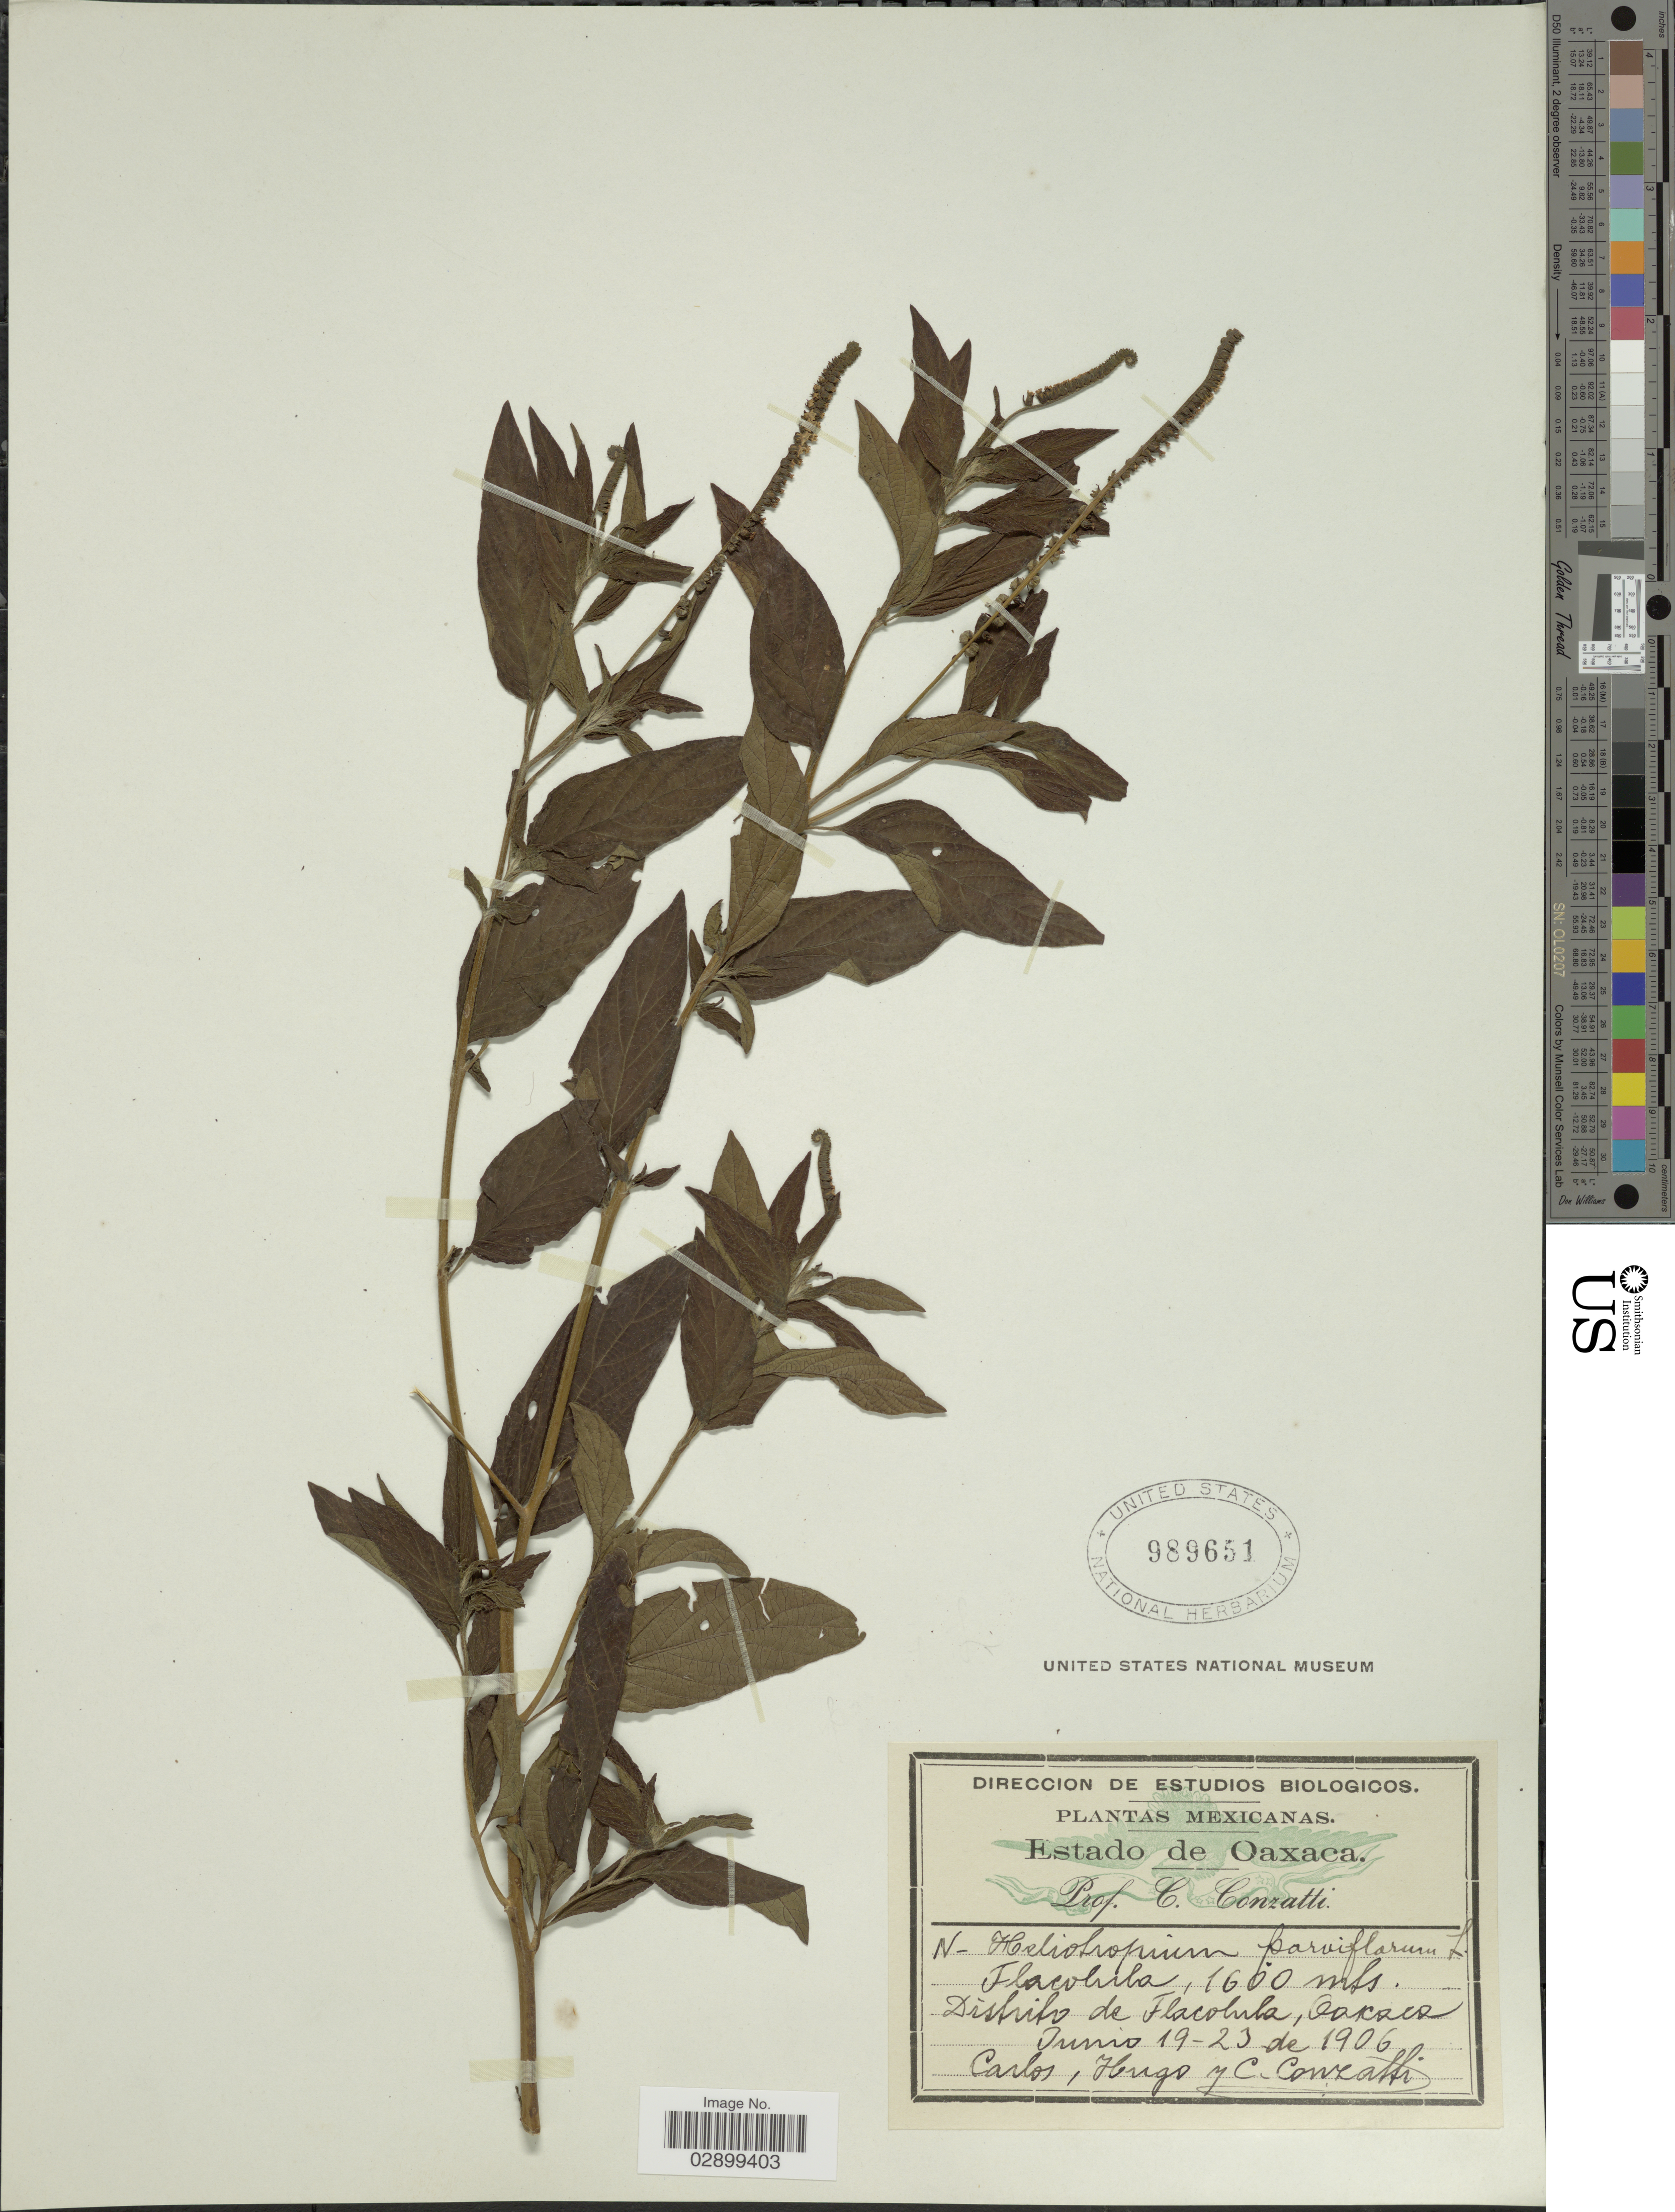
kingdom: Plantae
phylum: Tracheophyta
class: Magnoliopsida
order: Boraginales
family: Heliotropiaceae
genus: Heliotropium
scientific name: Heliotropium angiospermum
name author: Murray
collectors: C. Conzatti, H. Conzatti & C. Conzatti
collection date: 1906-06-19/1906-06-23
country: Mexico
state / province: Oaxaca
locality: Flacohiba. Distrito de Flacohila.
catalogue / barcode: US 989651